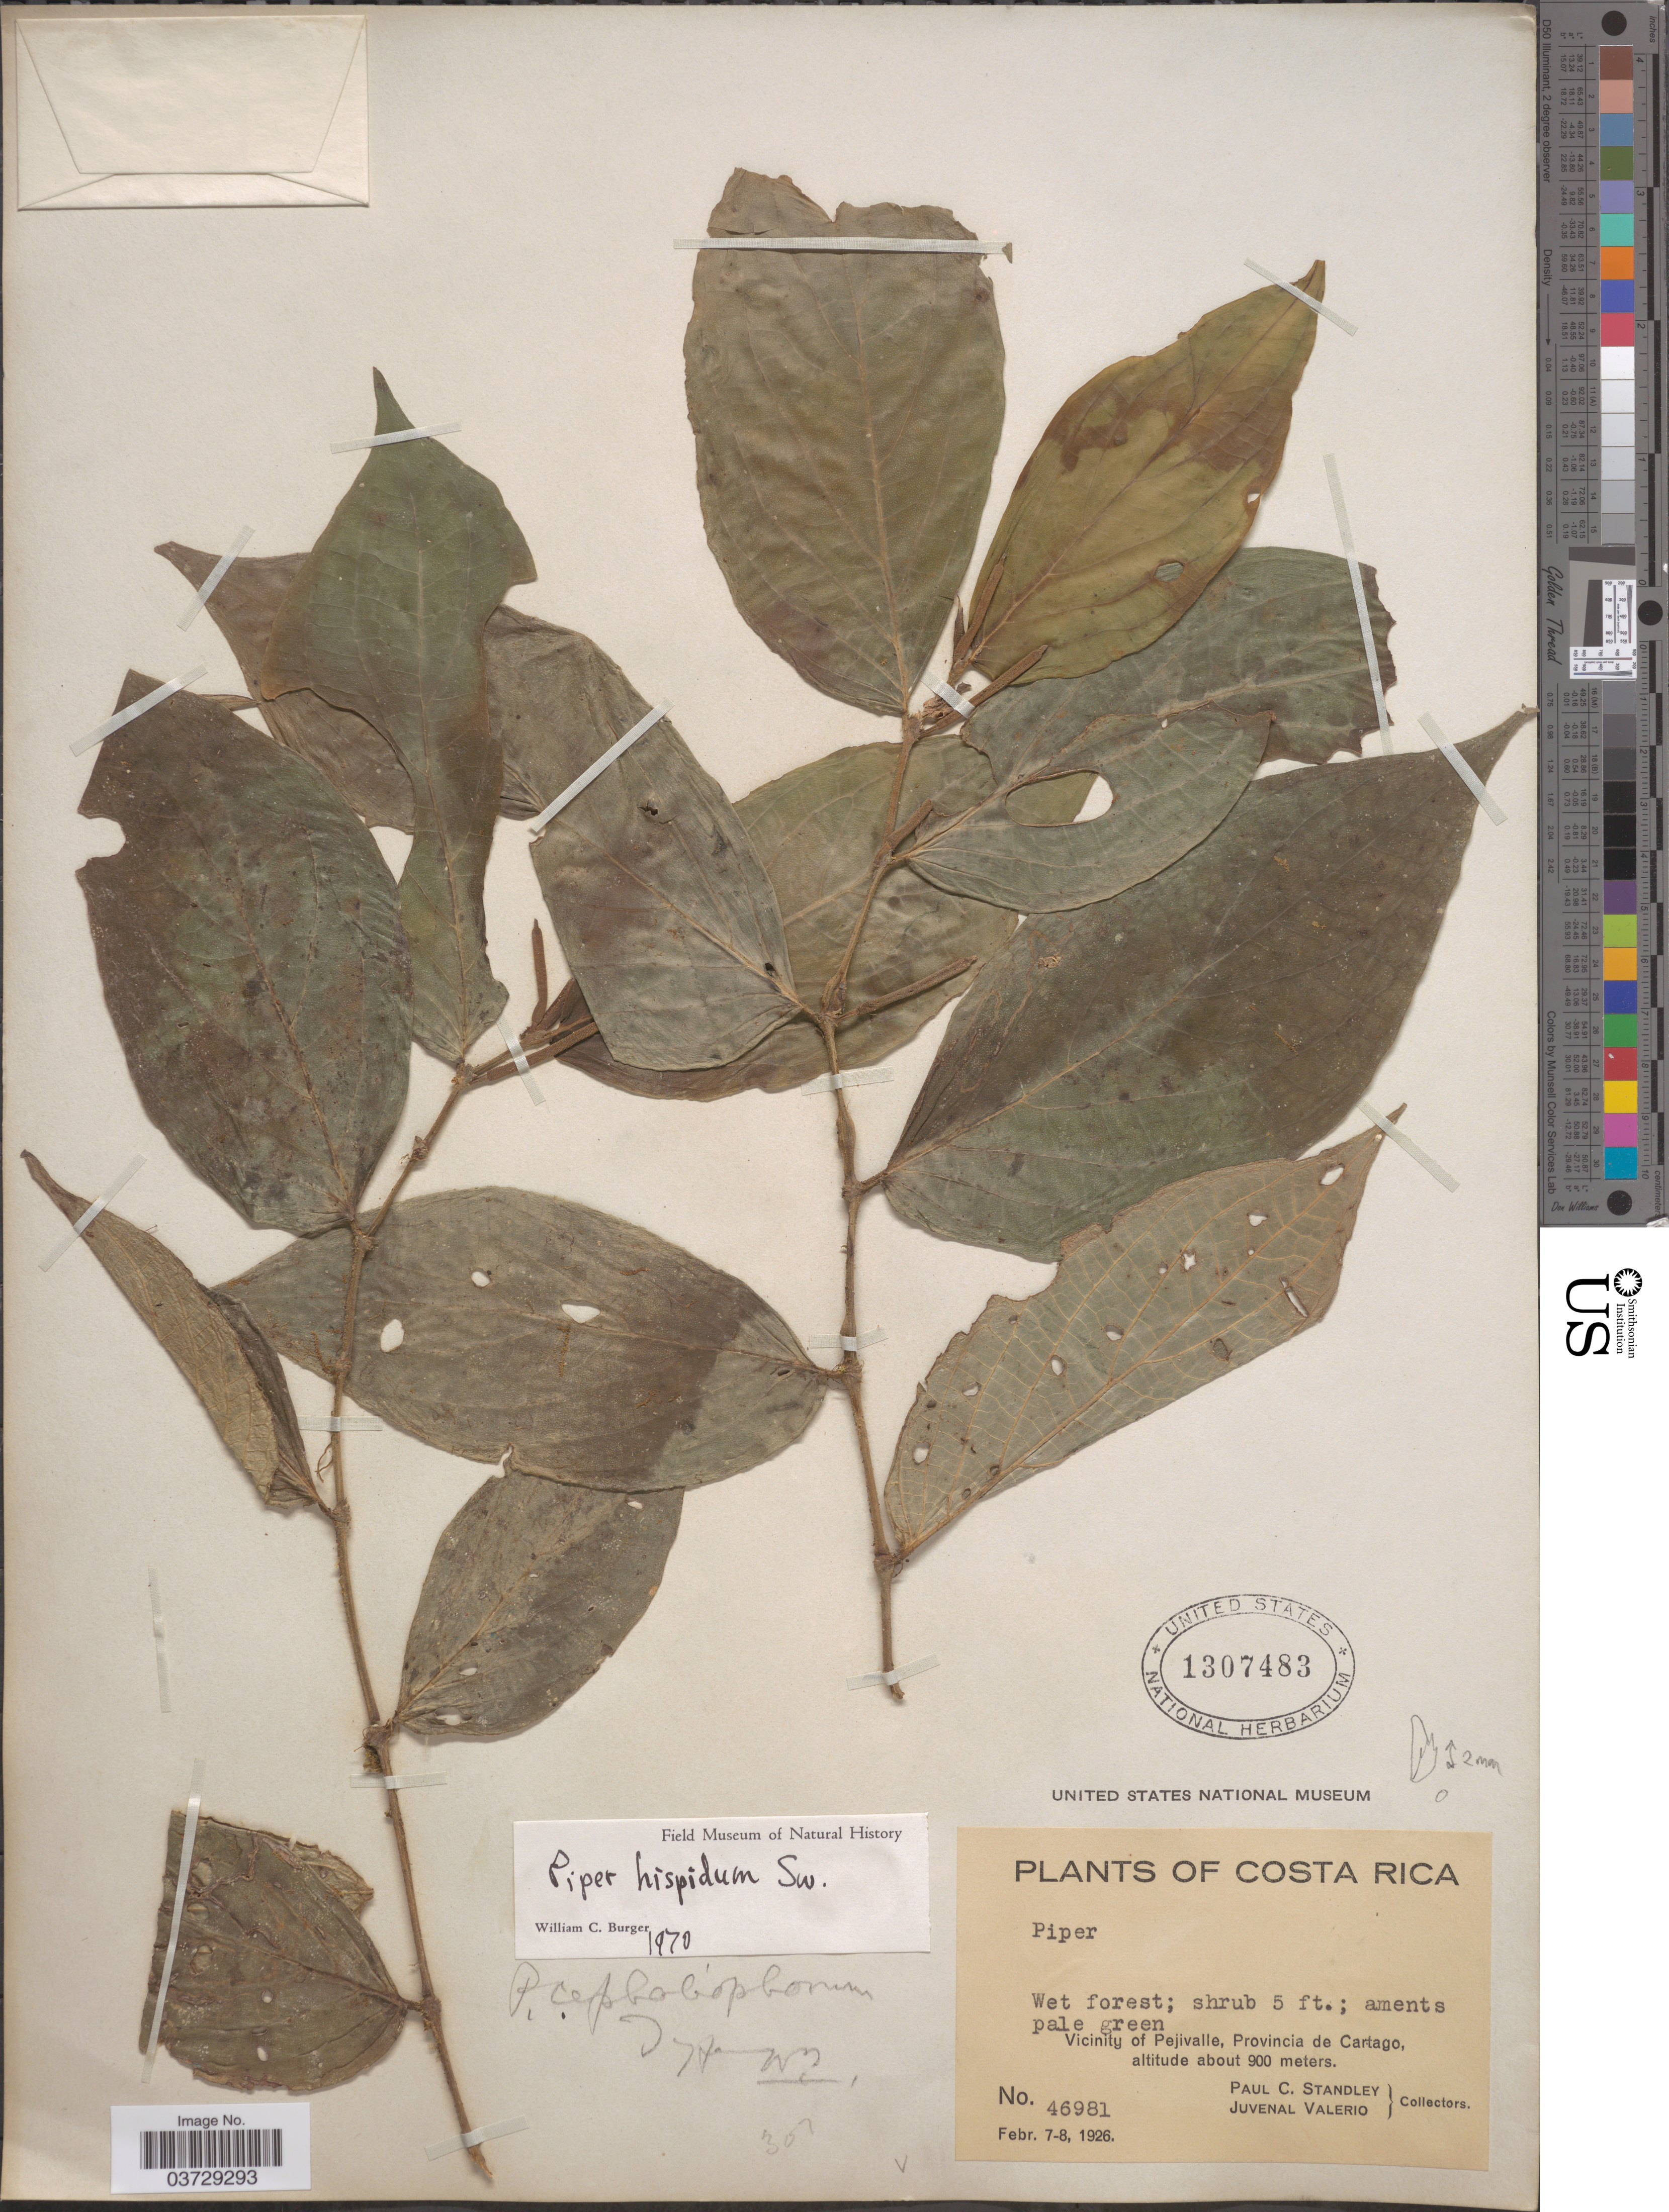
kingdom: Plantae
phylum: Tracheophyta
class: Magnoliopsida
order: Piperales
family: Piperaceae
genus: Piper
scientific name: Piper hispidum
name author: Sw.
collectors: P. C. Standley & J. Valerio R.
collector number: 46981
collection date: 1926-02-07/1926-02-08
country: Costa Rica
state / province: Cartago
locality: Vicinity of Pejivalle.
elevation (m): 900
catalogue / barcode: US 1307483